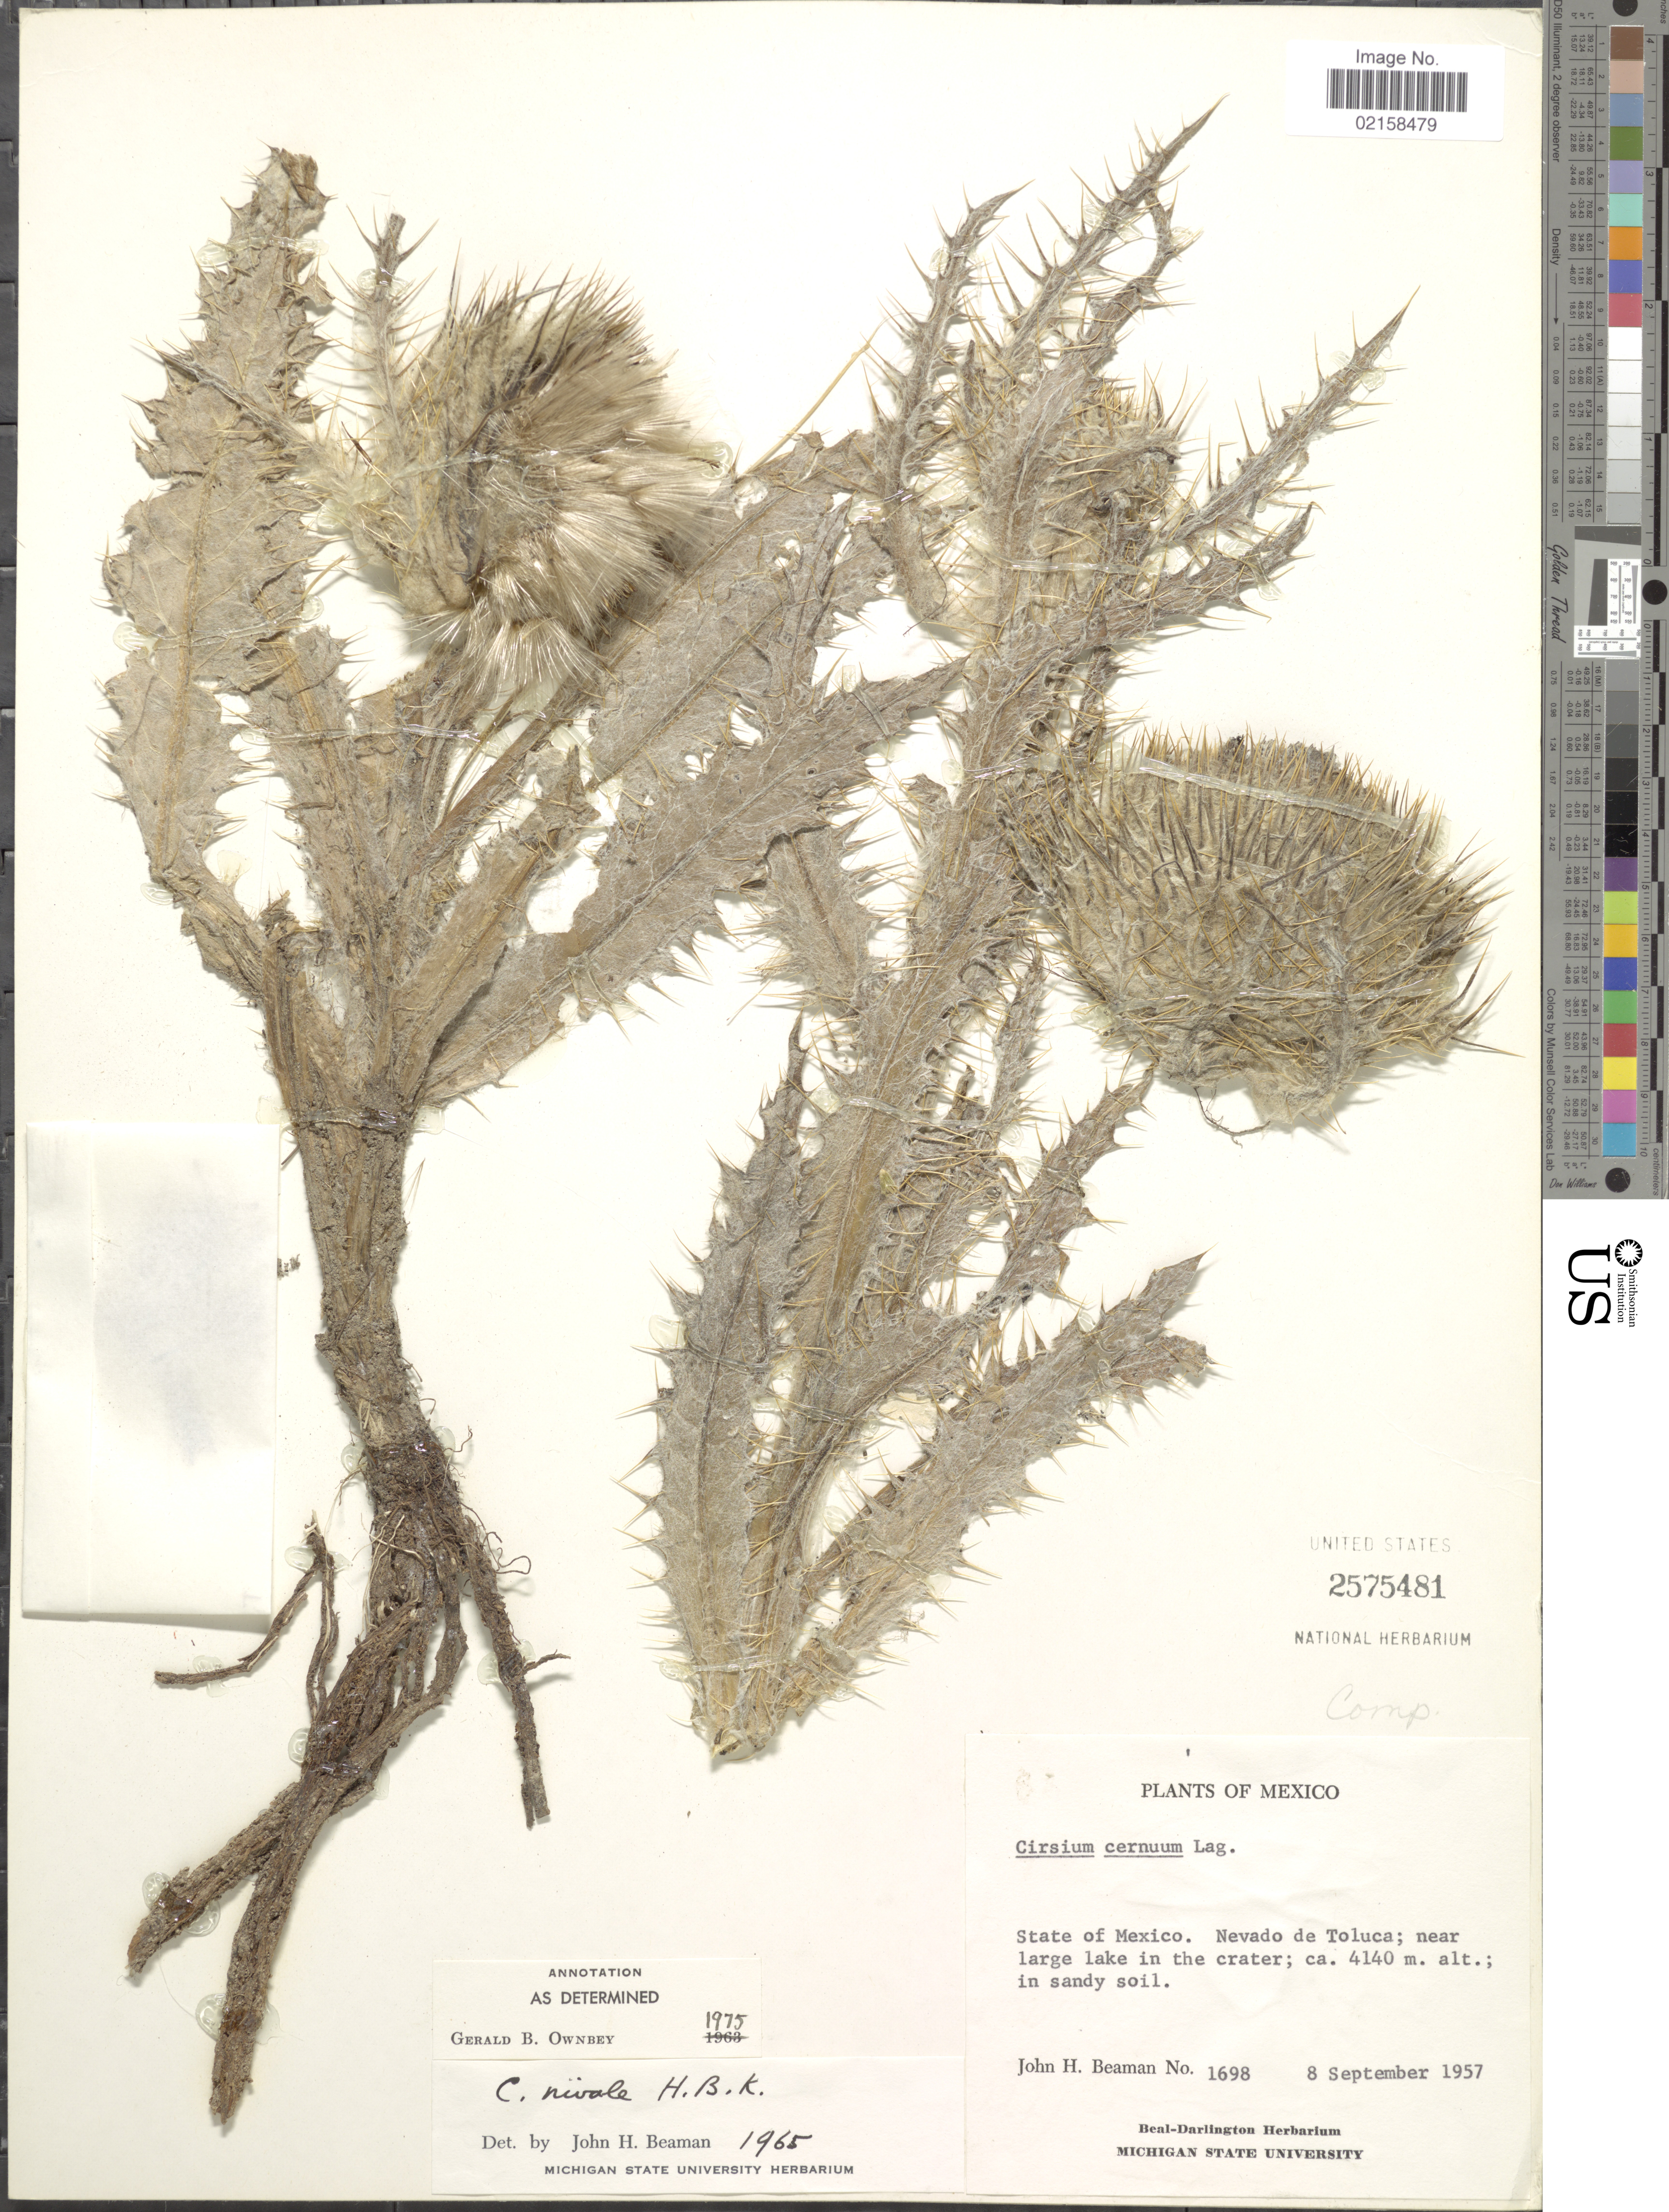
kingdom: Plantae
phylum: Tracheophyta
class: Magnoliopsida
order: Asterales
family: Asteraceae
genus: Cirsium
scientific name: Cirsium nivale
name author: (Kunth) F. Dietr.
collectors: J. H. Beaman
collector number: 1698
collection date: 1957-09-08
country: Mexico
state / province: México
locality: Nevado de Toluca; near large lake in the crater.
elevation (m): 4140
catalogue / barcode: US 2575481